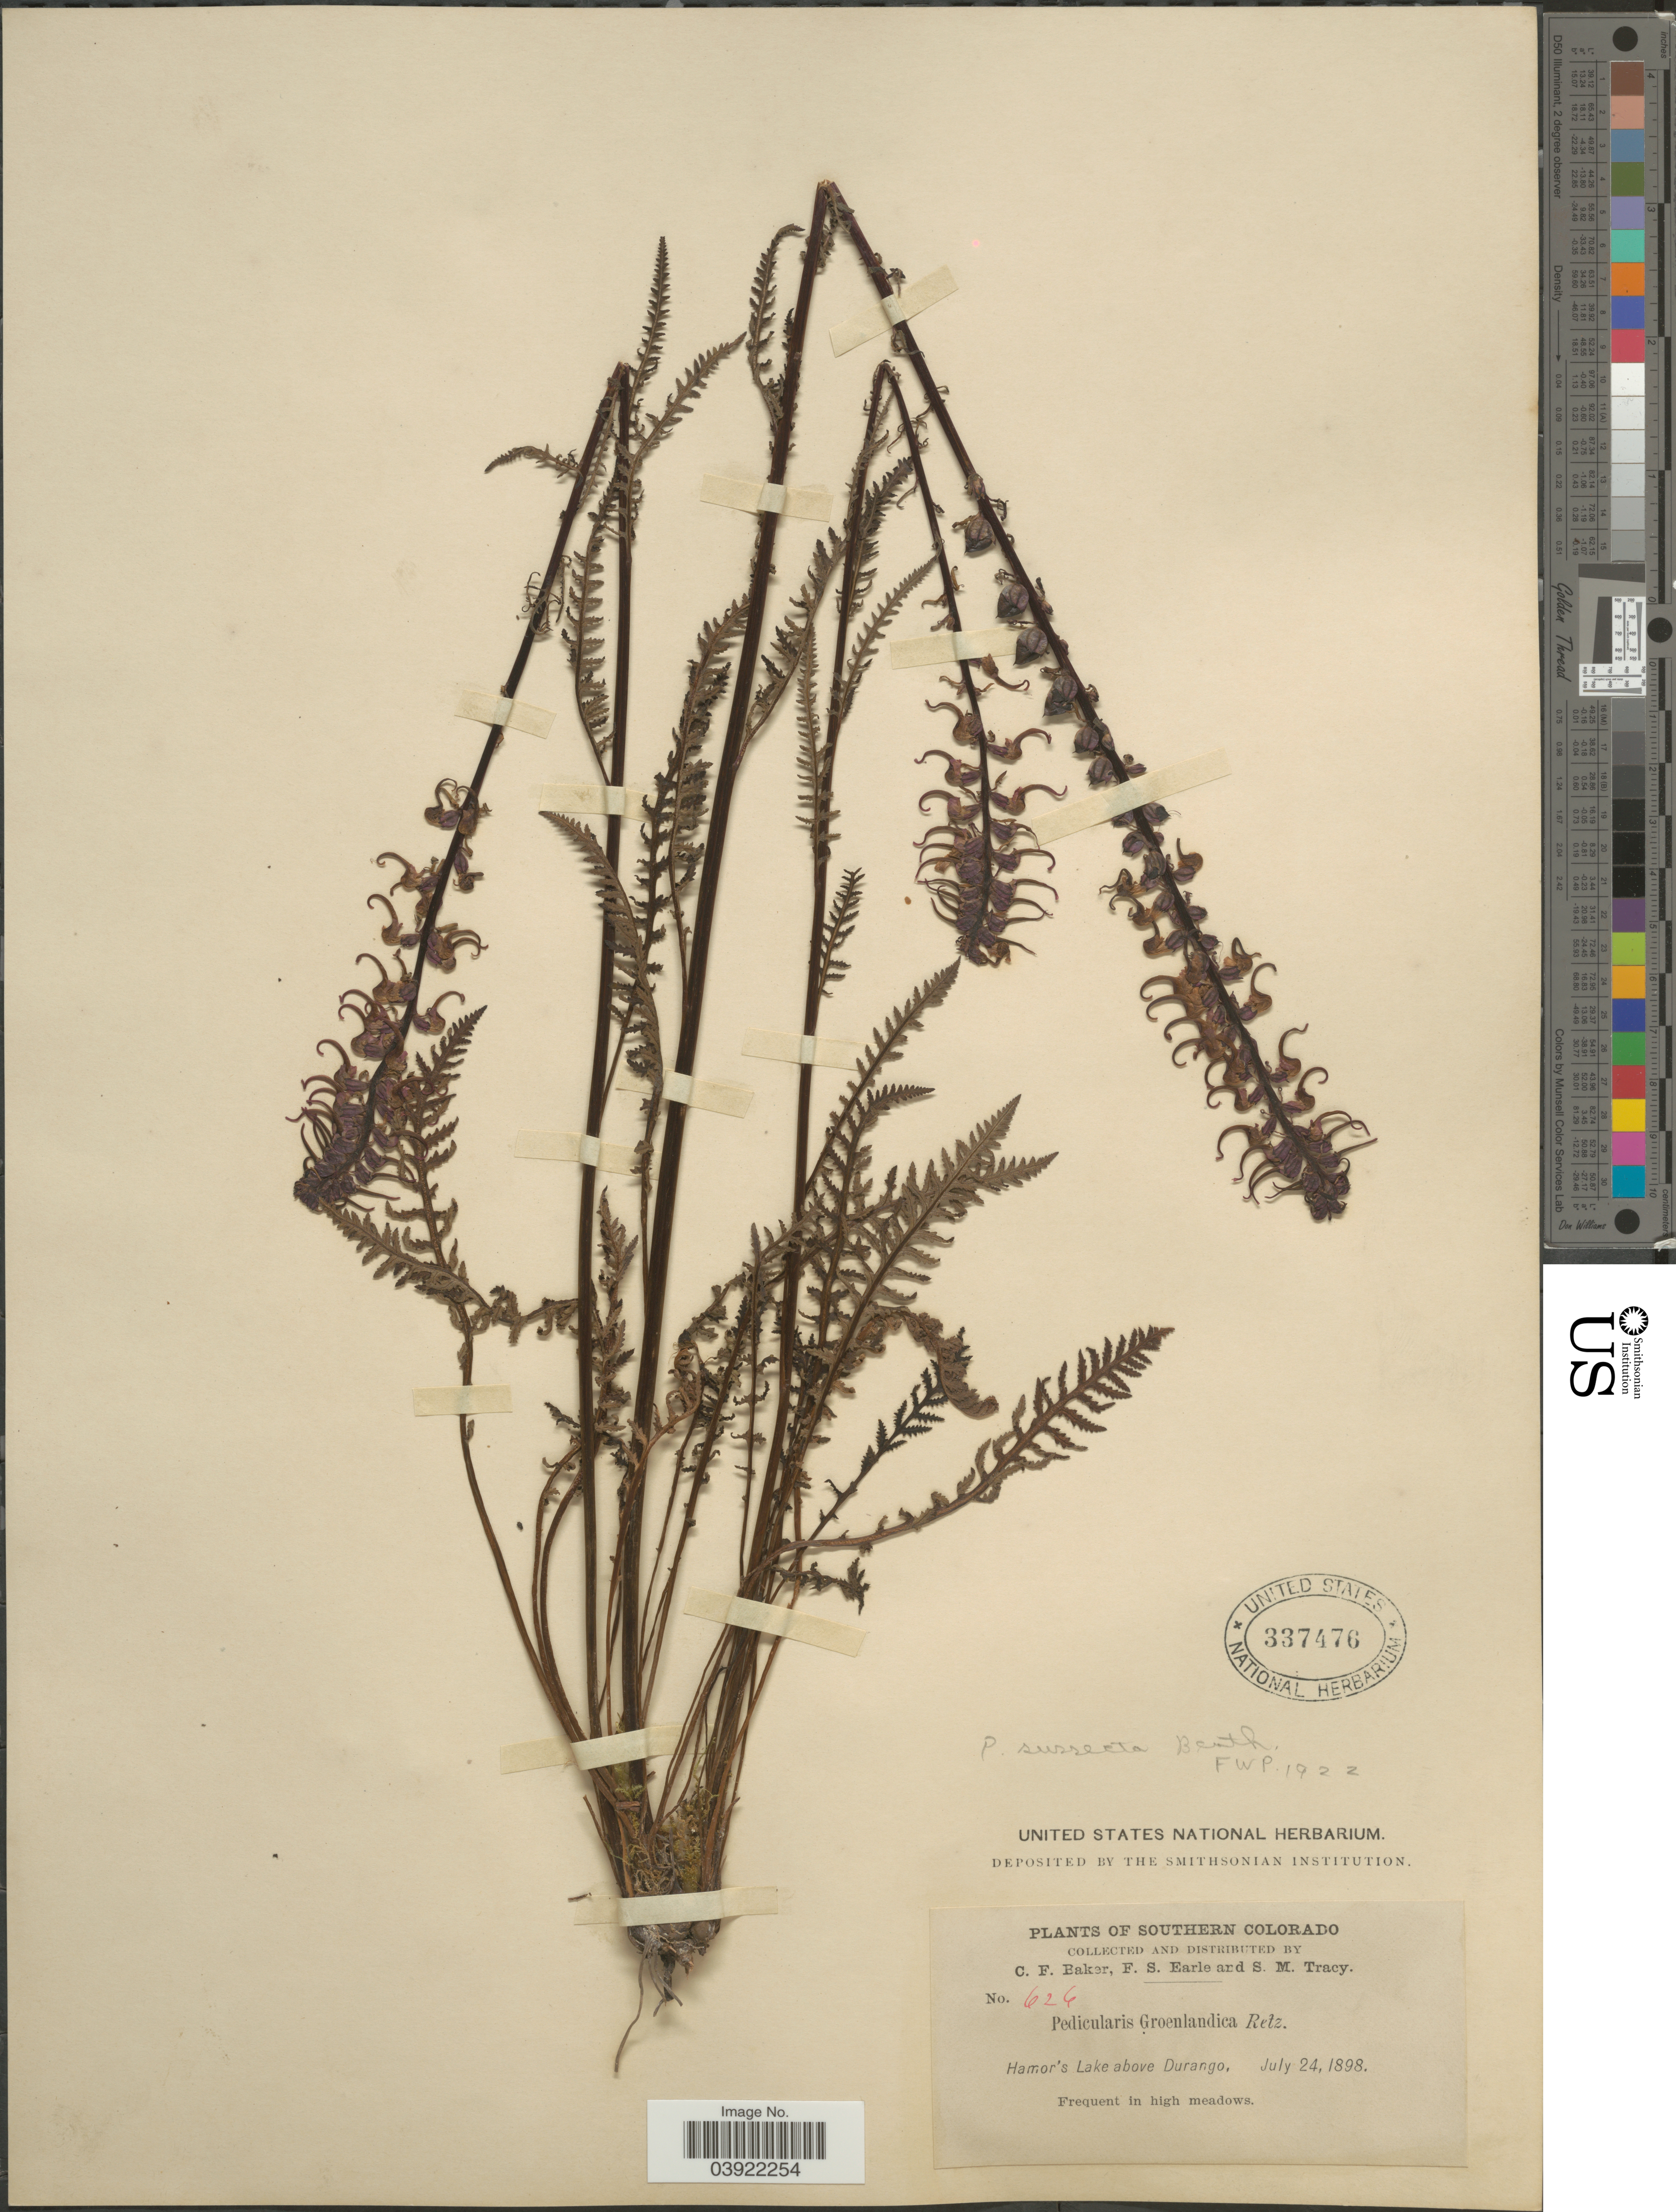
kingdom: Plantae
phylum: Tracheophyta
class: Magnoliopsida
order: Lamiales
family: Orobanchaceae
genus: Pedicularis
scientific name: Pedicularis groenlandica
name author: Retz.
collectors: C. F. Baker, F. S. Earle & S. M. Tracy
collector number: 626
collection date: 1898-07-24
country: United States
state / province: Colorado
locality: Southern Colorado. Hamor's Lake above Durango.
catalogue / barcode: US 337476